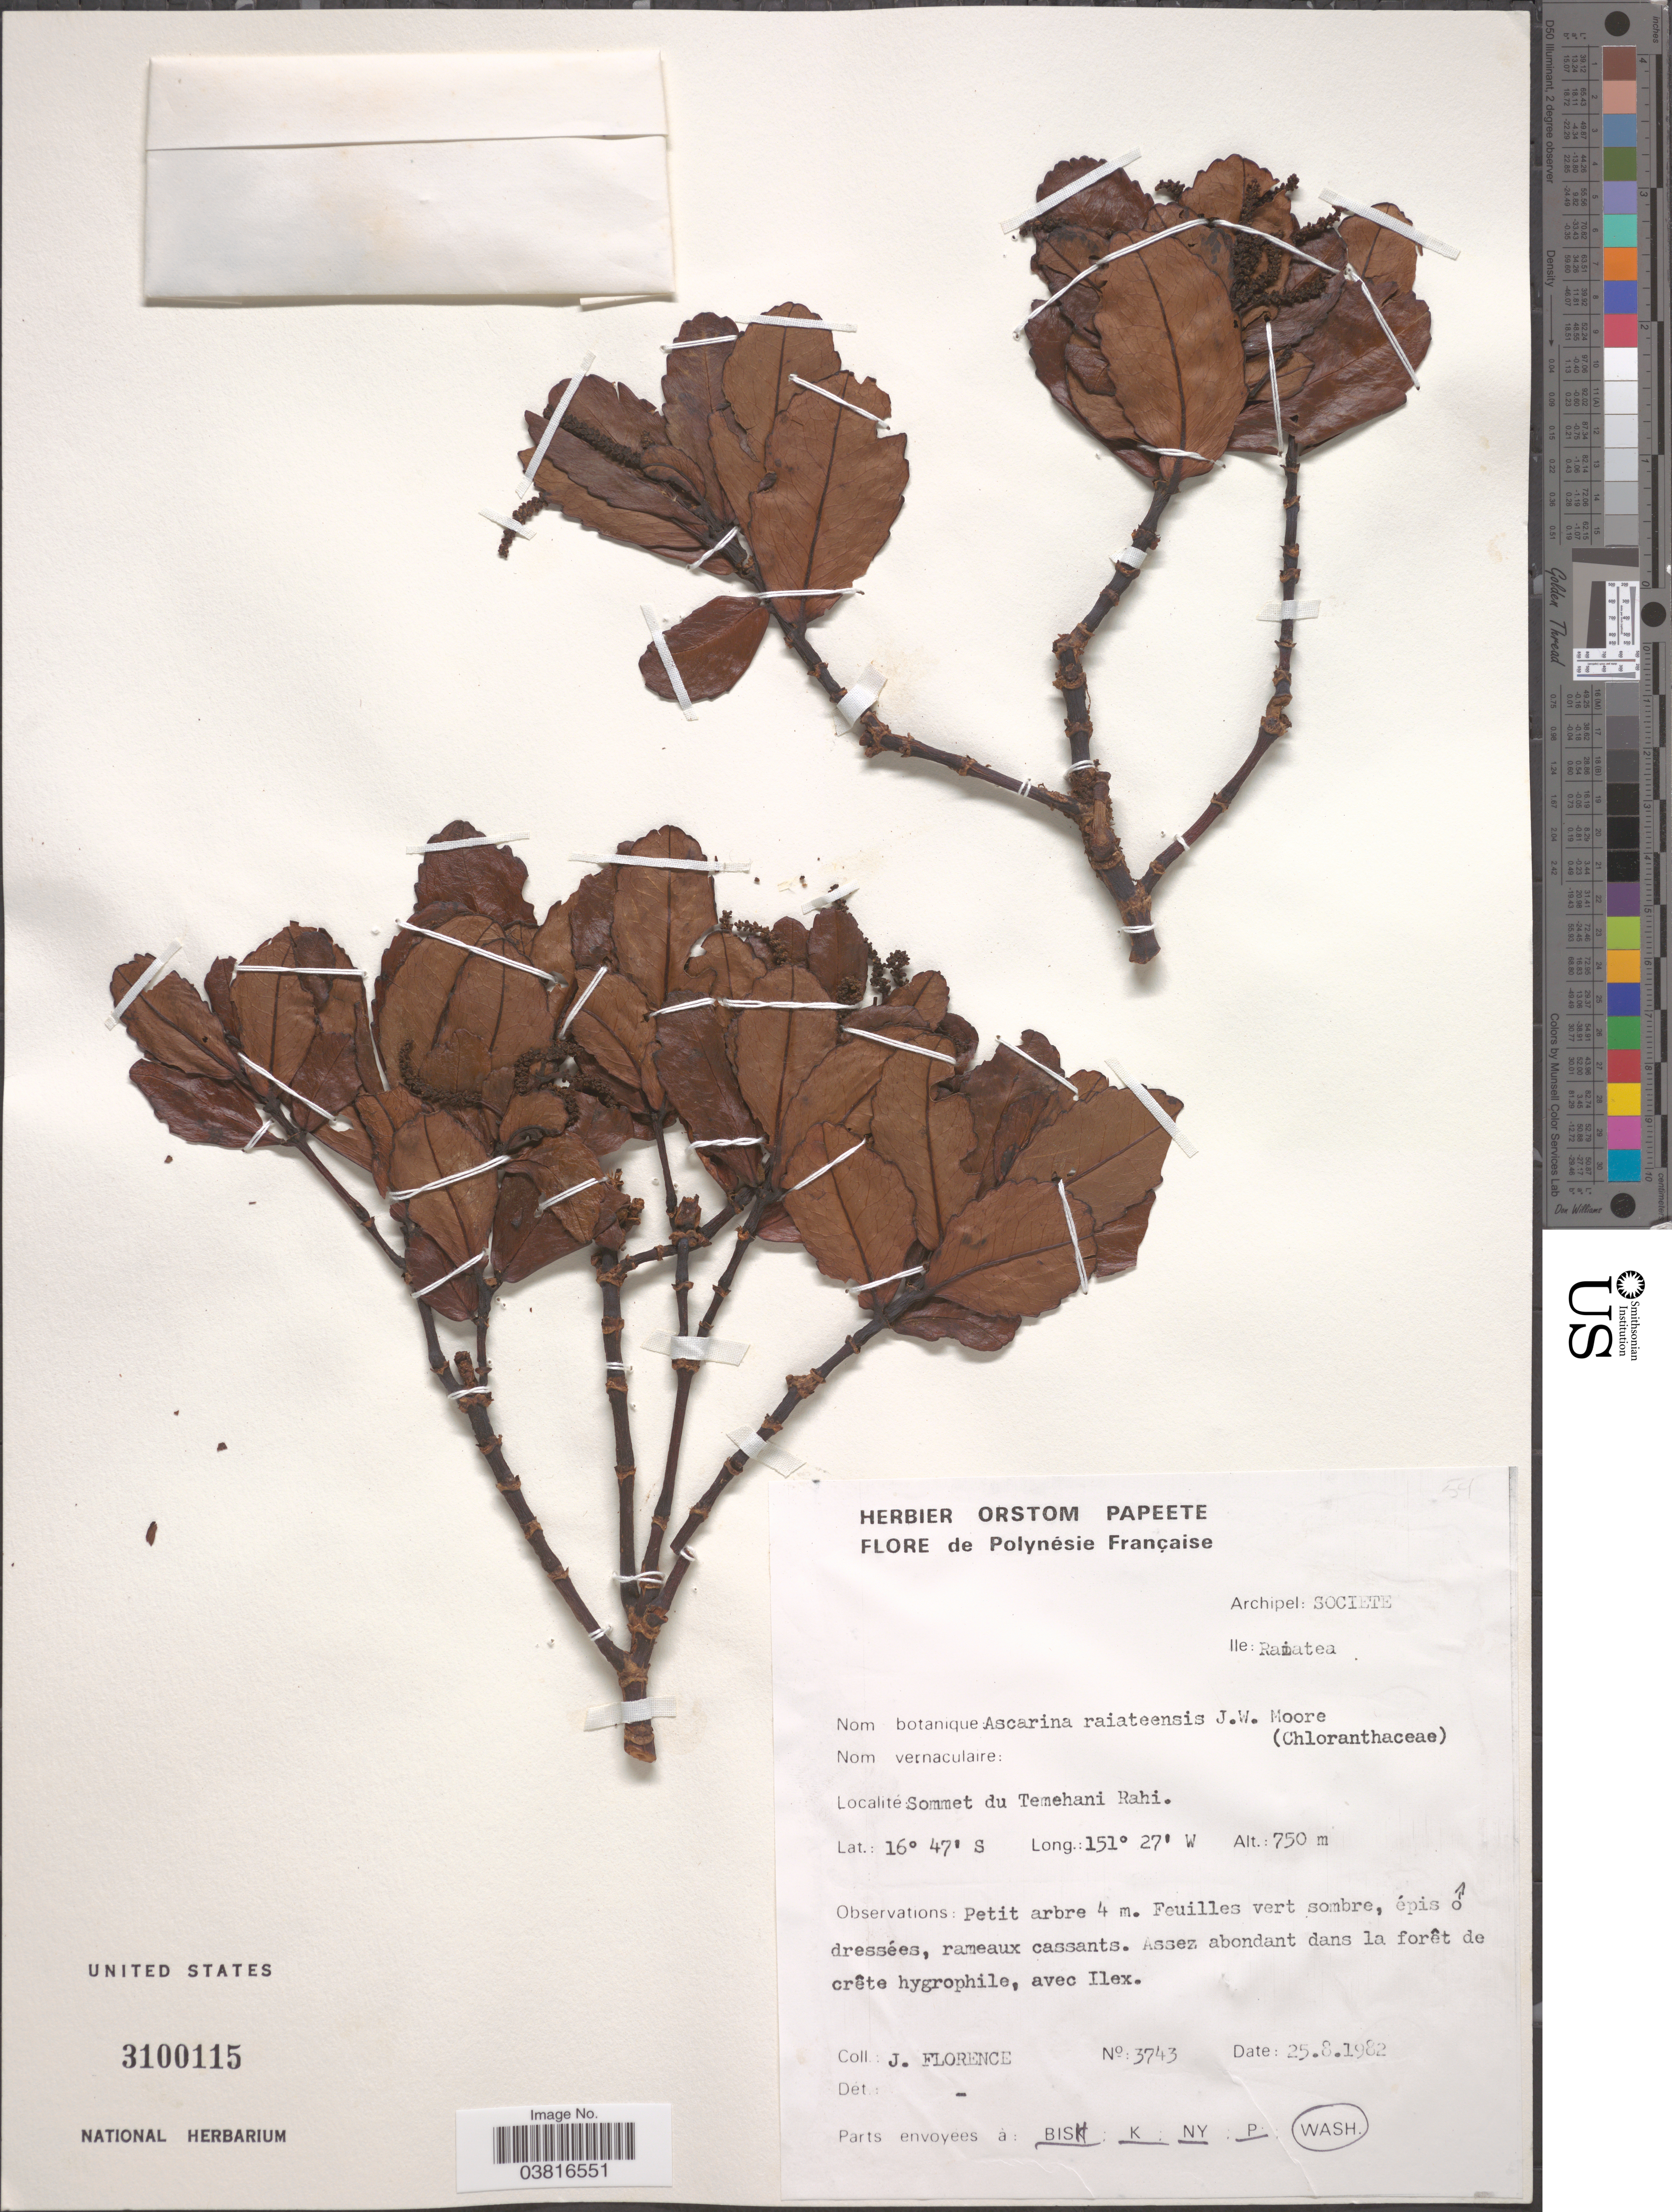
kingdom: Plantae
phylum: Tracheophyta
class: Magnoliopsida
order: Chloranthales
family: Chloranthaceae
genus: Ascarina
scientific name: Ascarina raiateensis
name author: J.W. Moore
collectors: J. Florence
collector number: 3743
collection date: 1982-08-25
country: French Polynesia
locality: Polynésie Française. Archipel: Societe. Ile: Raiatea. Sommet du Temehani Rahi.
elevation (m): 750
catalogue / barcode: US 3100115